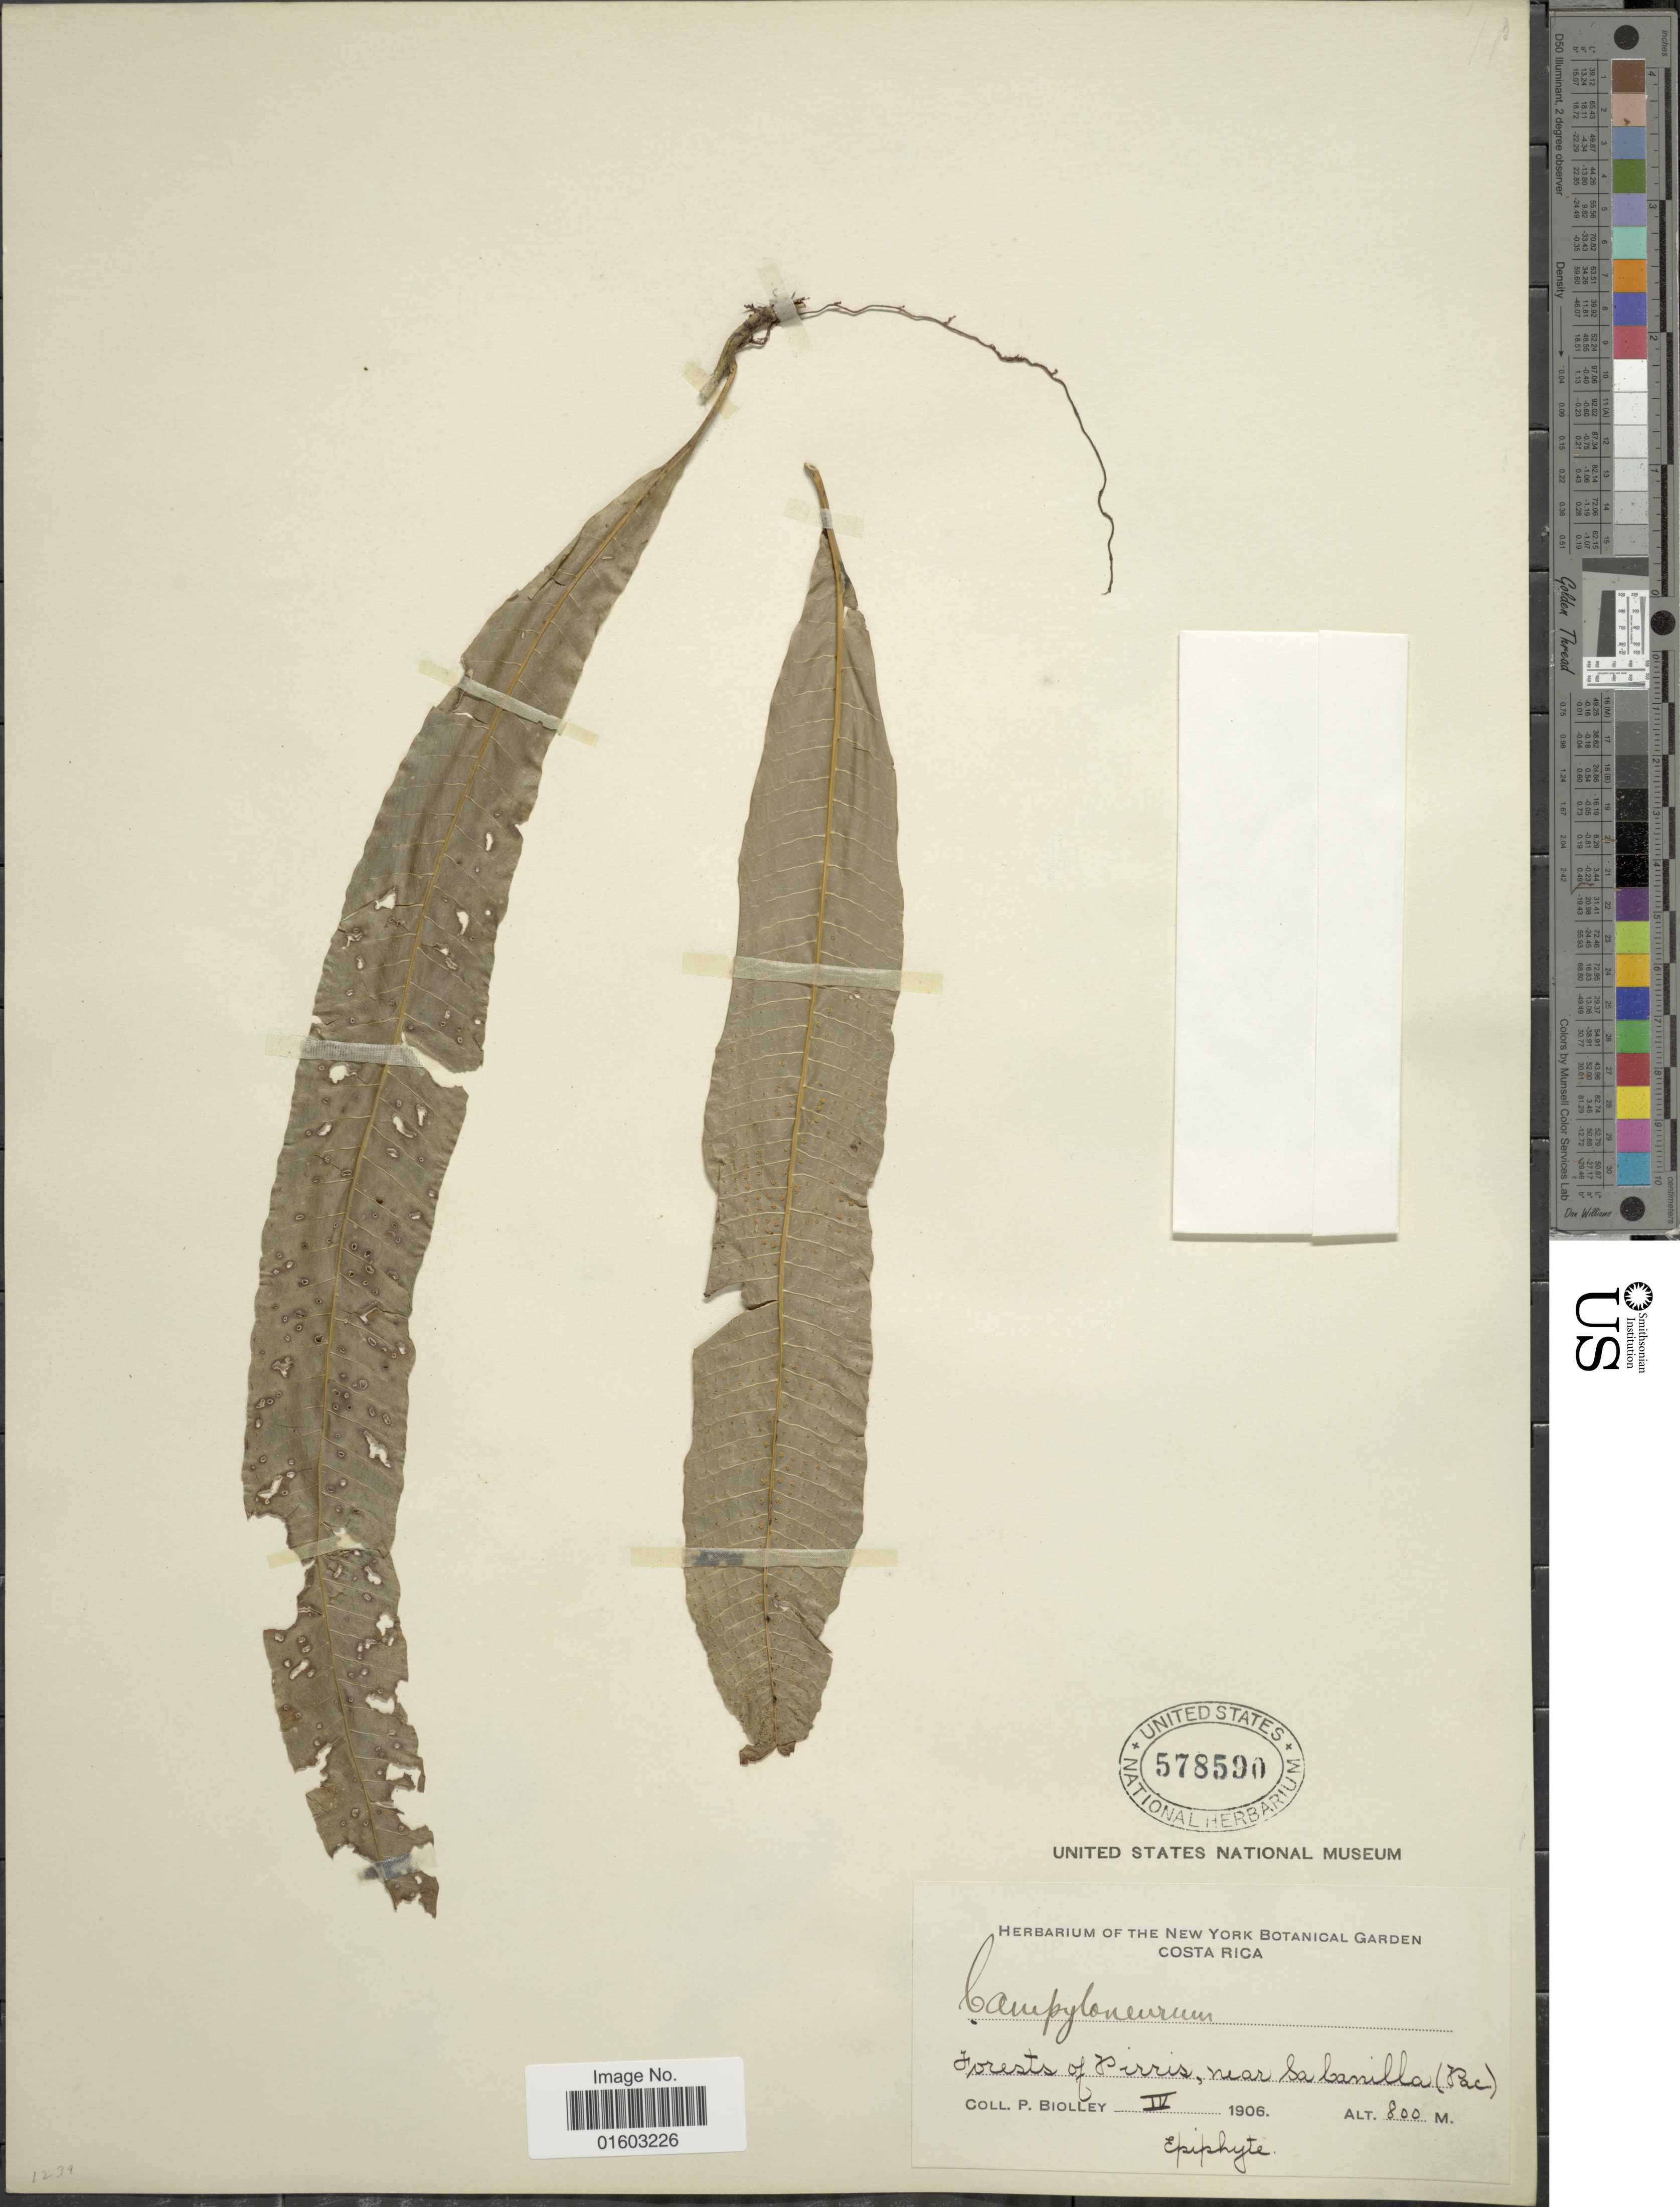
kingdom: Plantae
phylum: Tracheophyta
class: Polypodiopsida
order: Polypodiales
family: Polypodiaceae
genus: Campyloneurum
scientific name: Campyloneurum serpentinum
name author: (Christ) Ching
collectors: P. Biolley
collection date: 1906-04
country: Costa Rica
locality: Forests of Pirris, near Sabanilla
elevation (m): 800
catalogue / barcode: US 578590